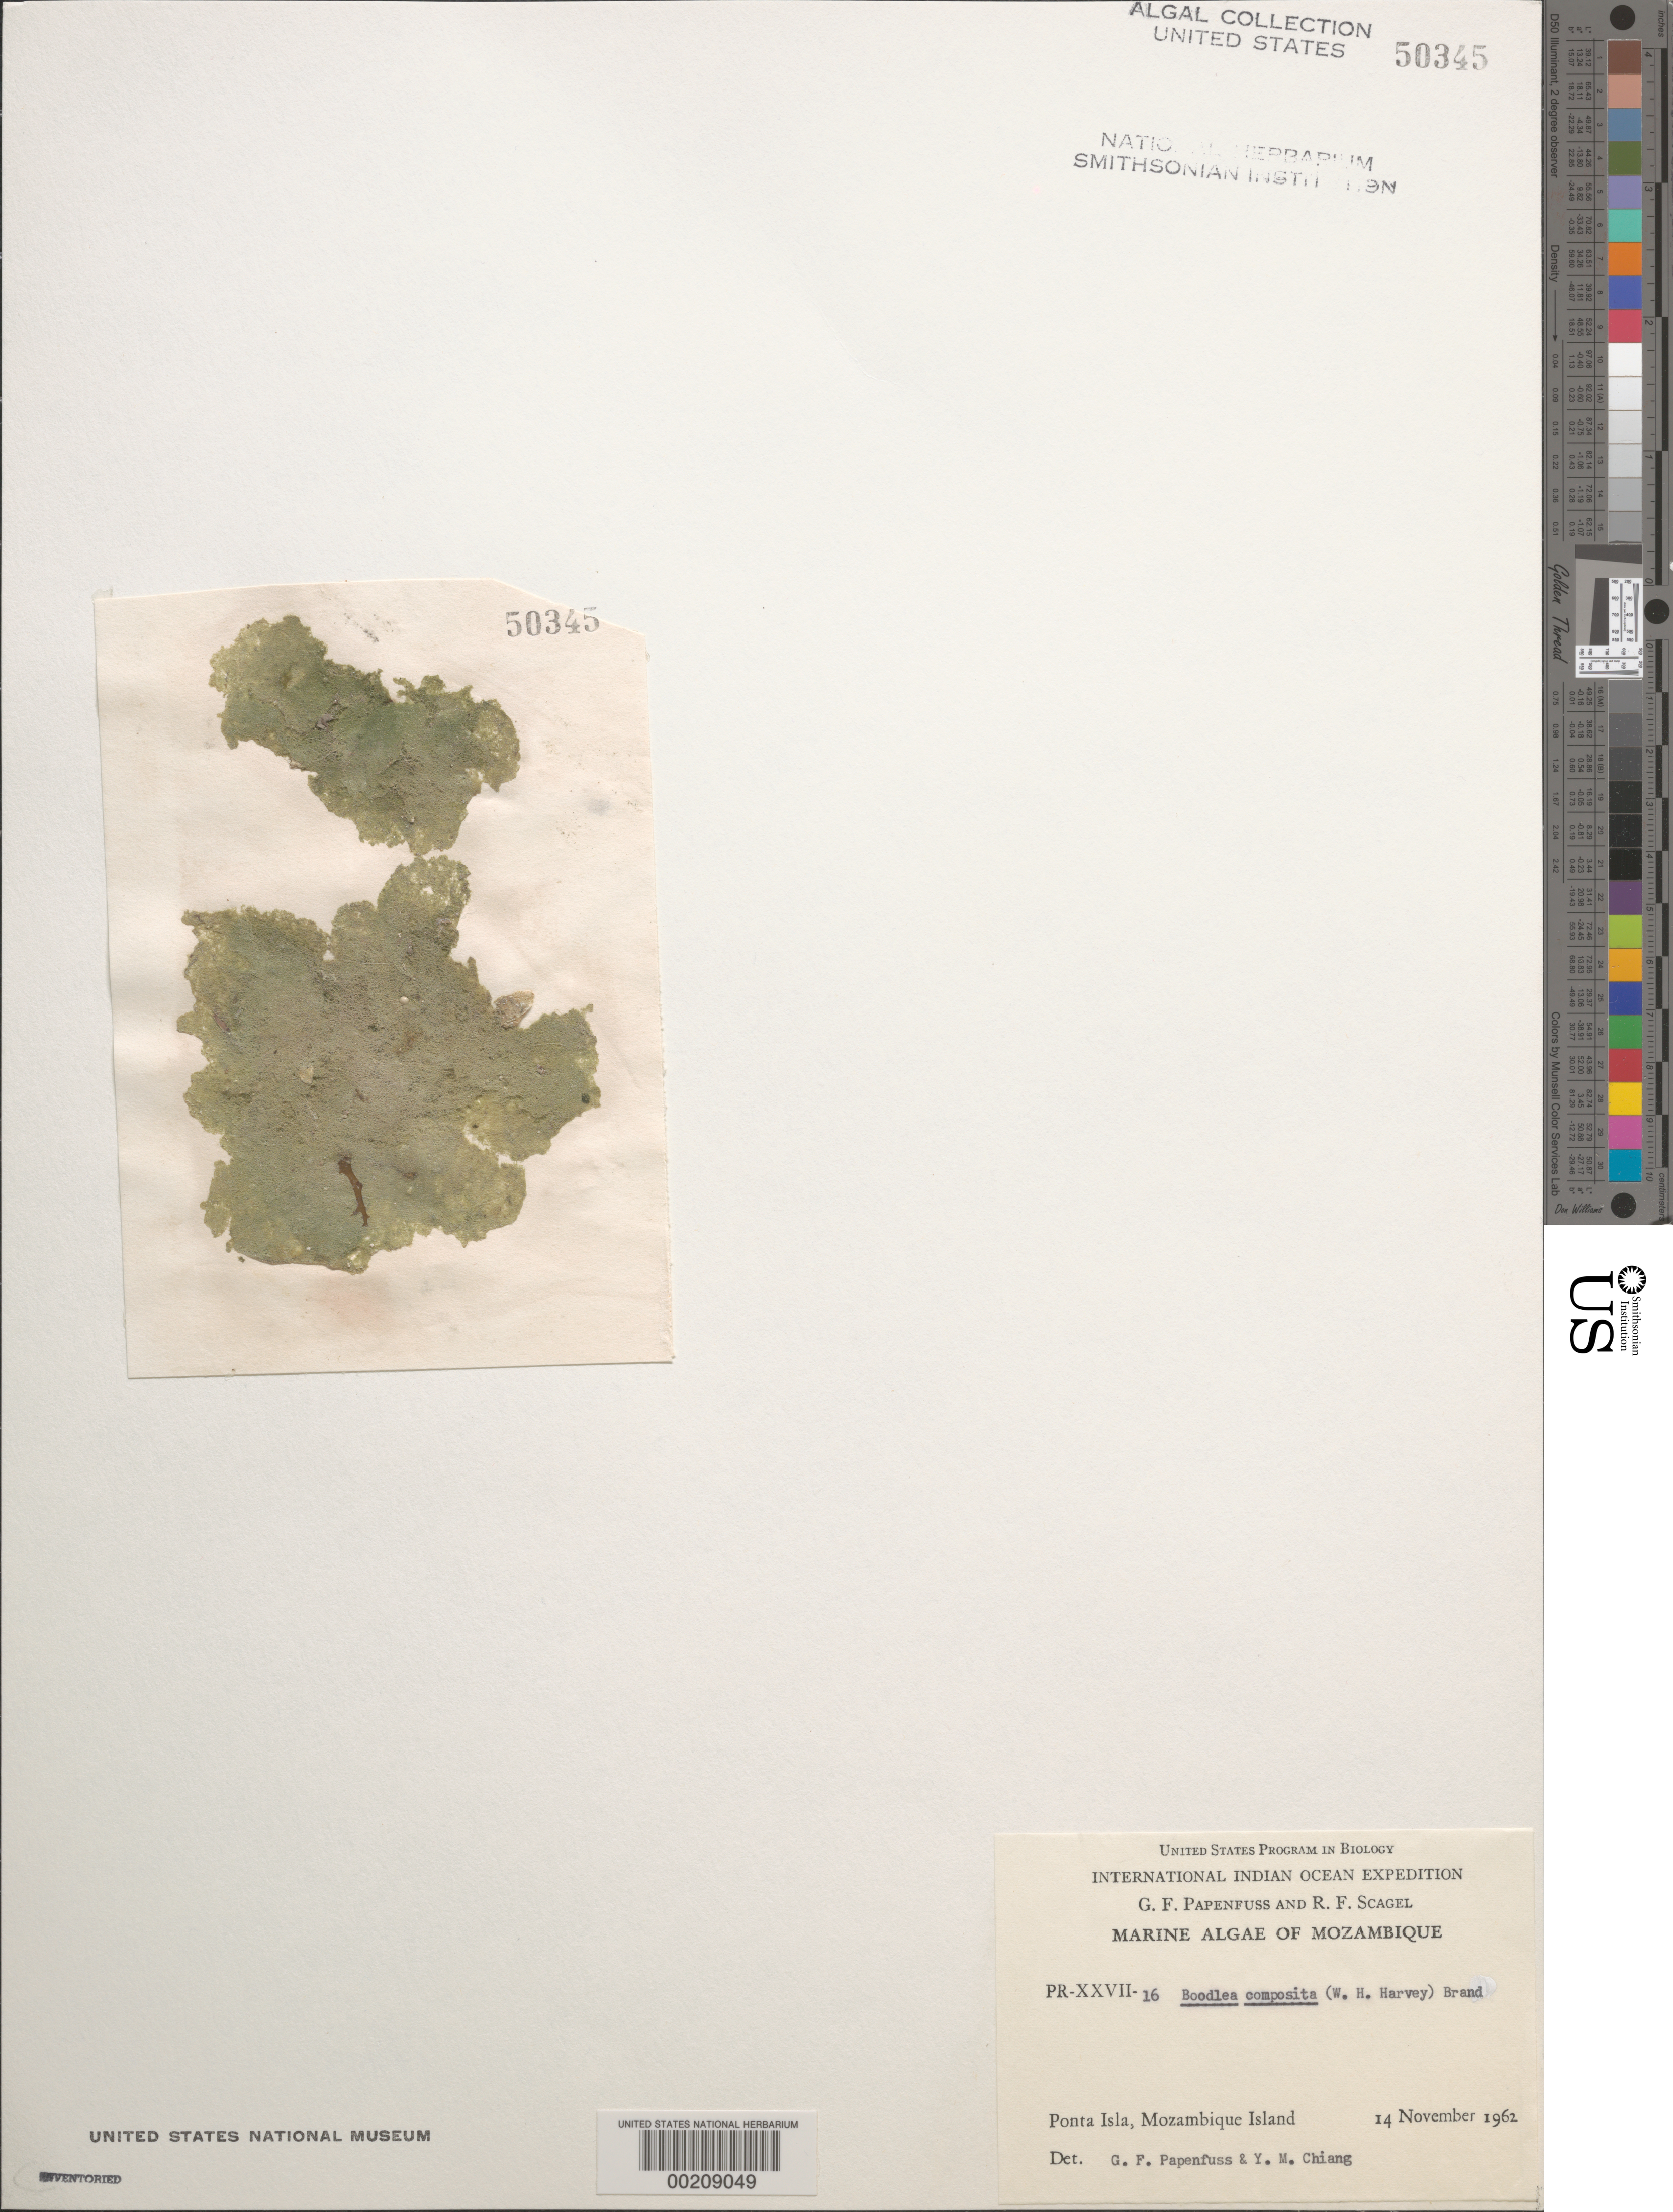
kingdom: Plantae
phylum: Chlorophyta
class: Ulvophyceae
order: Siphonocladales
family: Boodleaceae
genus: Boodlea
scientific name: Boodlea composita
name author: (Humb. & Humb.) Brand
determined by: Papenfuss, G. F.; Chiang, Y. M.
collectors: G. Papenfuss & R. F. Scagel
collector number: PR-XXVII-16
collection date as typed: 14 Nov 1962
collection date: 1962-11-14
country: Mozambique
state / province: Nampula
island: Mozambique Island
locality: Ponta Isla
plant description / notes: International Indian Ocean Expedition, 1962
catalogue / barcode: US 50345